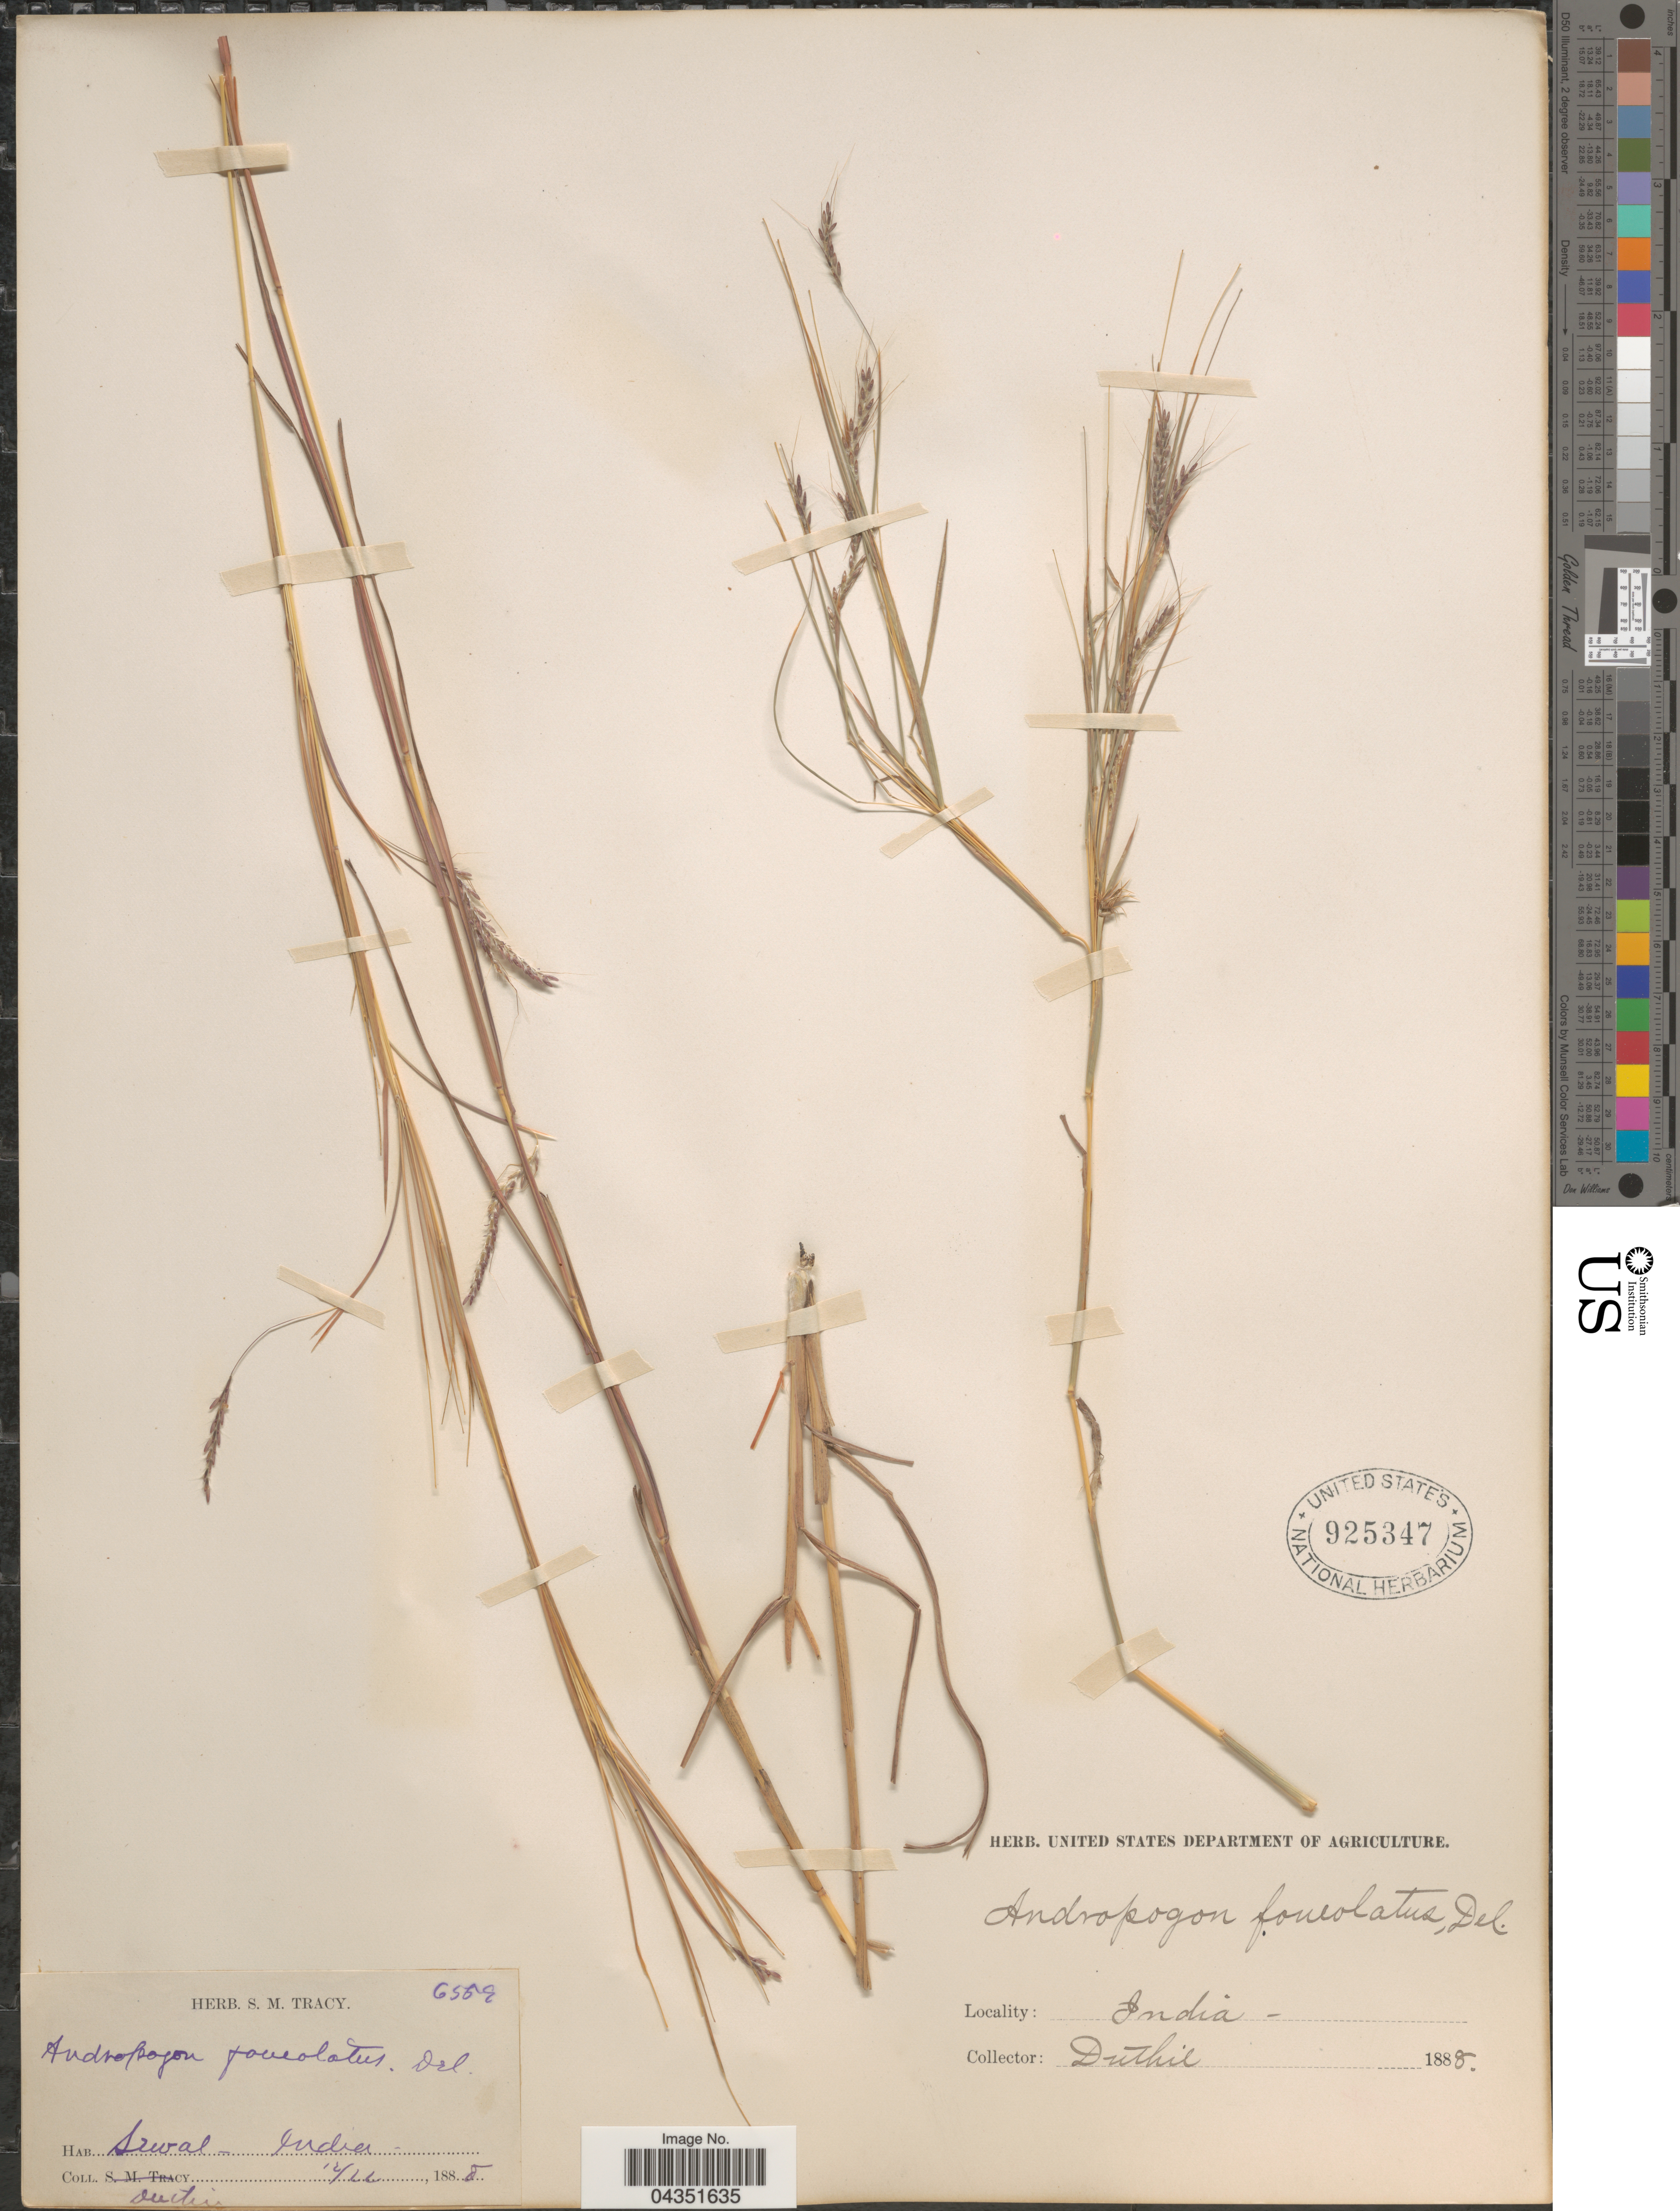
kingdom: Plantae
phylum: Tracheophyta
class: Liliopsida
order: Poales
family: Poaceae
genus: Eremopogon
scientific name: Eremopogon foveolatus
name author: (Delile) Stapf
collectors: Duthie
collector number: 6559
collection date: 1888-12-22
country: India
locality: Sewal.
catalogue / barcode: US 925347